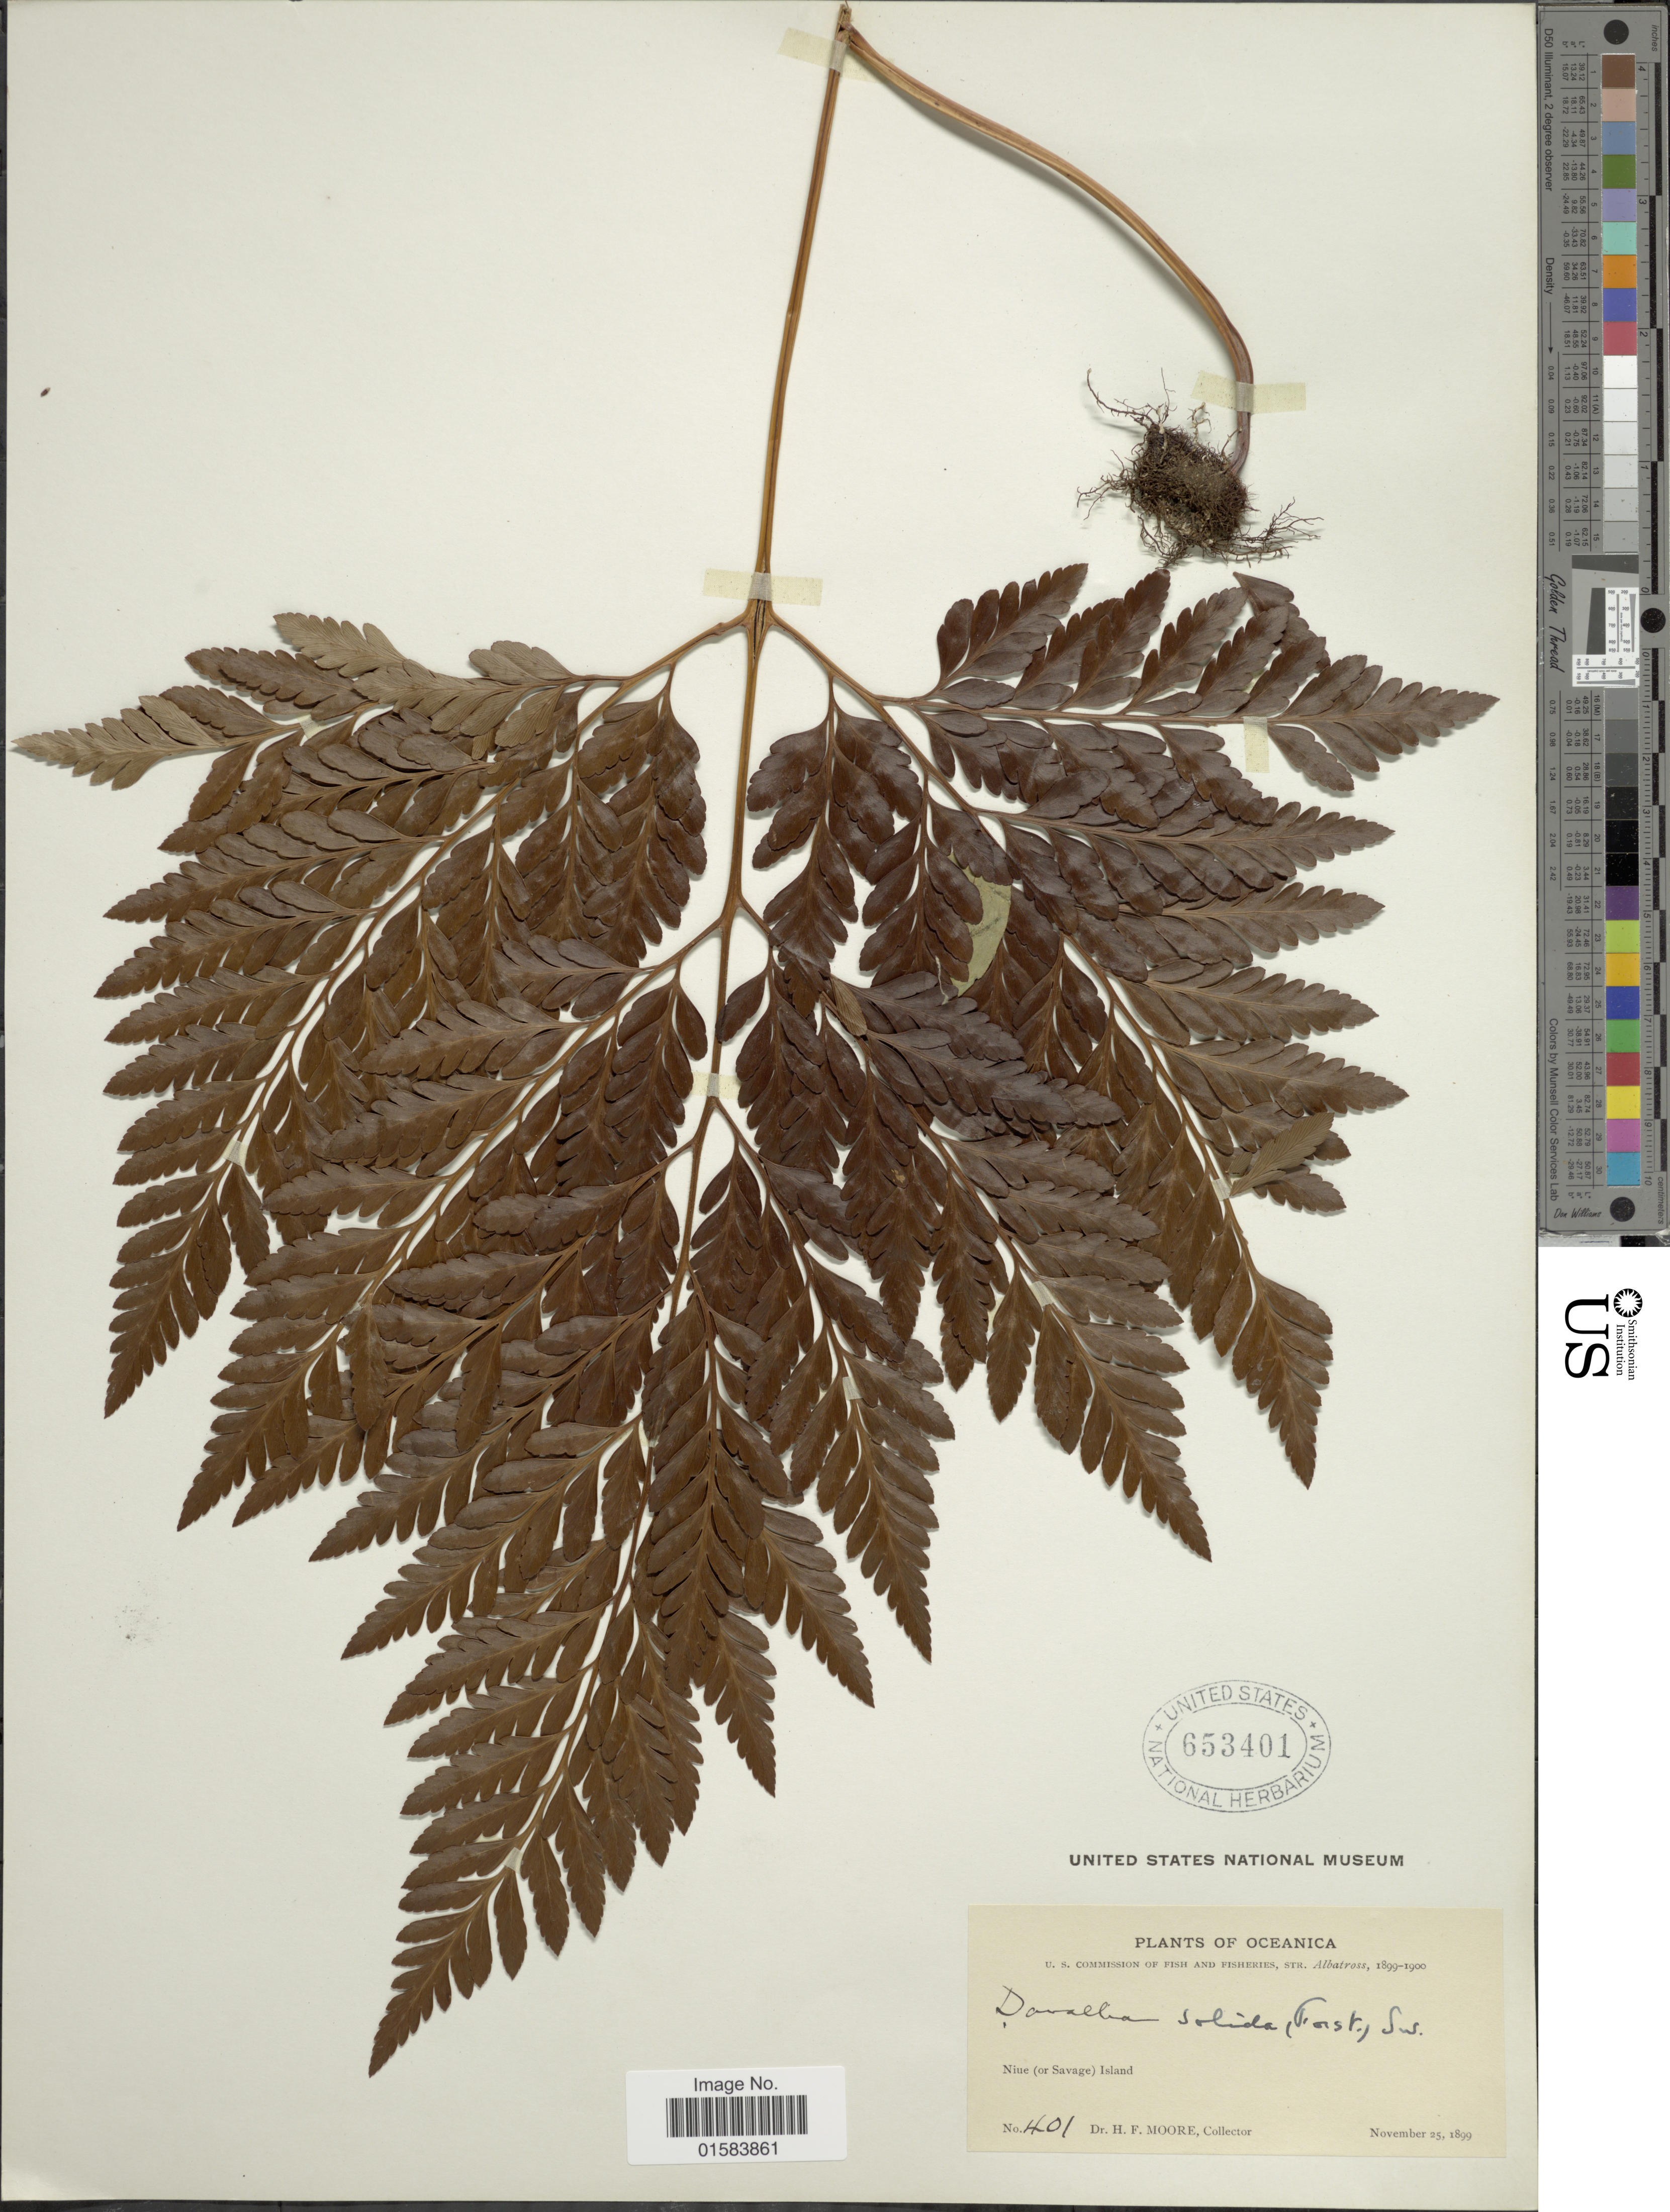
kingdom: Plantae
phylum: Tracheophyta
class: Polypodiopsida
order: Polypodiales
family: Davalliaceae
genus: Davallia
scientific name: Davallia solida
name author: (G. Forst.) Sw.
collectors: H. F. Moore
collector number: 401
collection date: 1899-11-25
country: Niue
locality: Oceanica, Niue (or Savage) Island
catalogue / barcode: US 653401